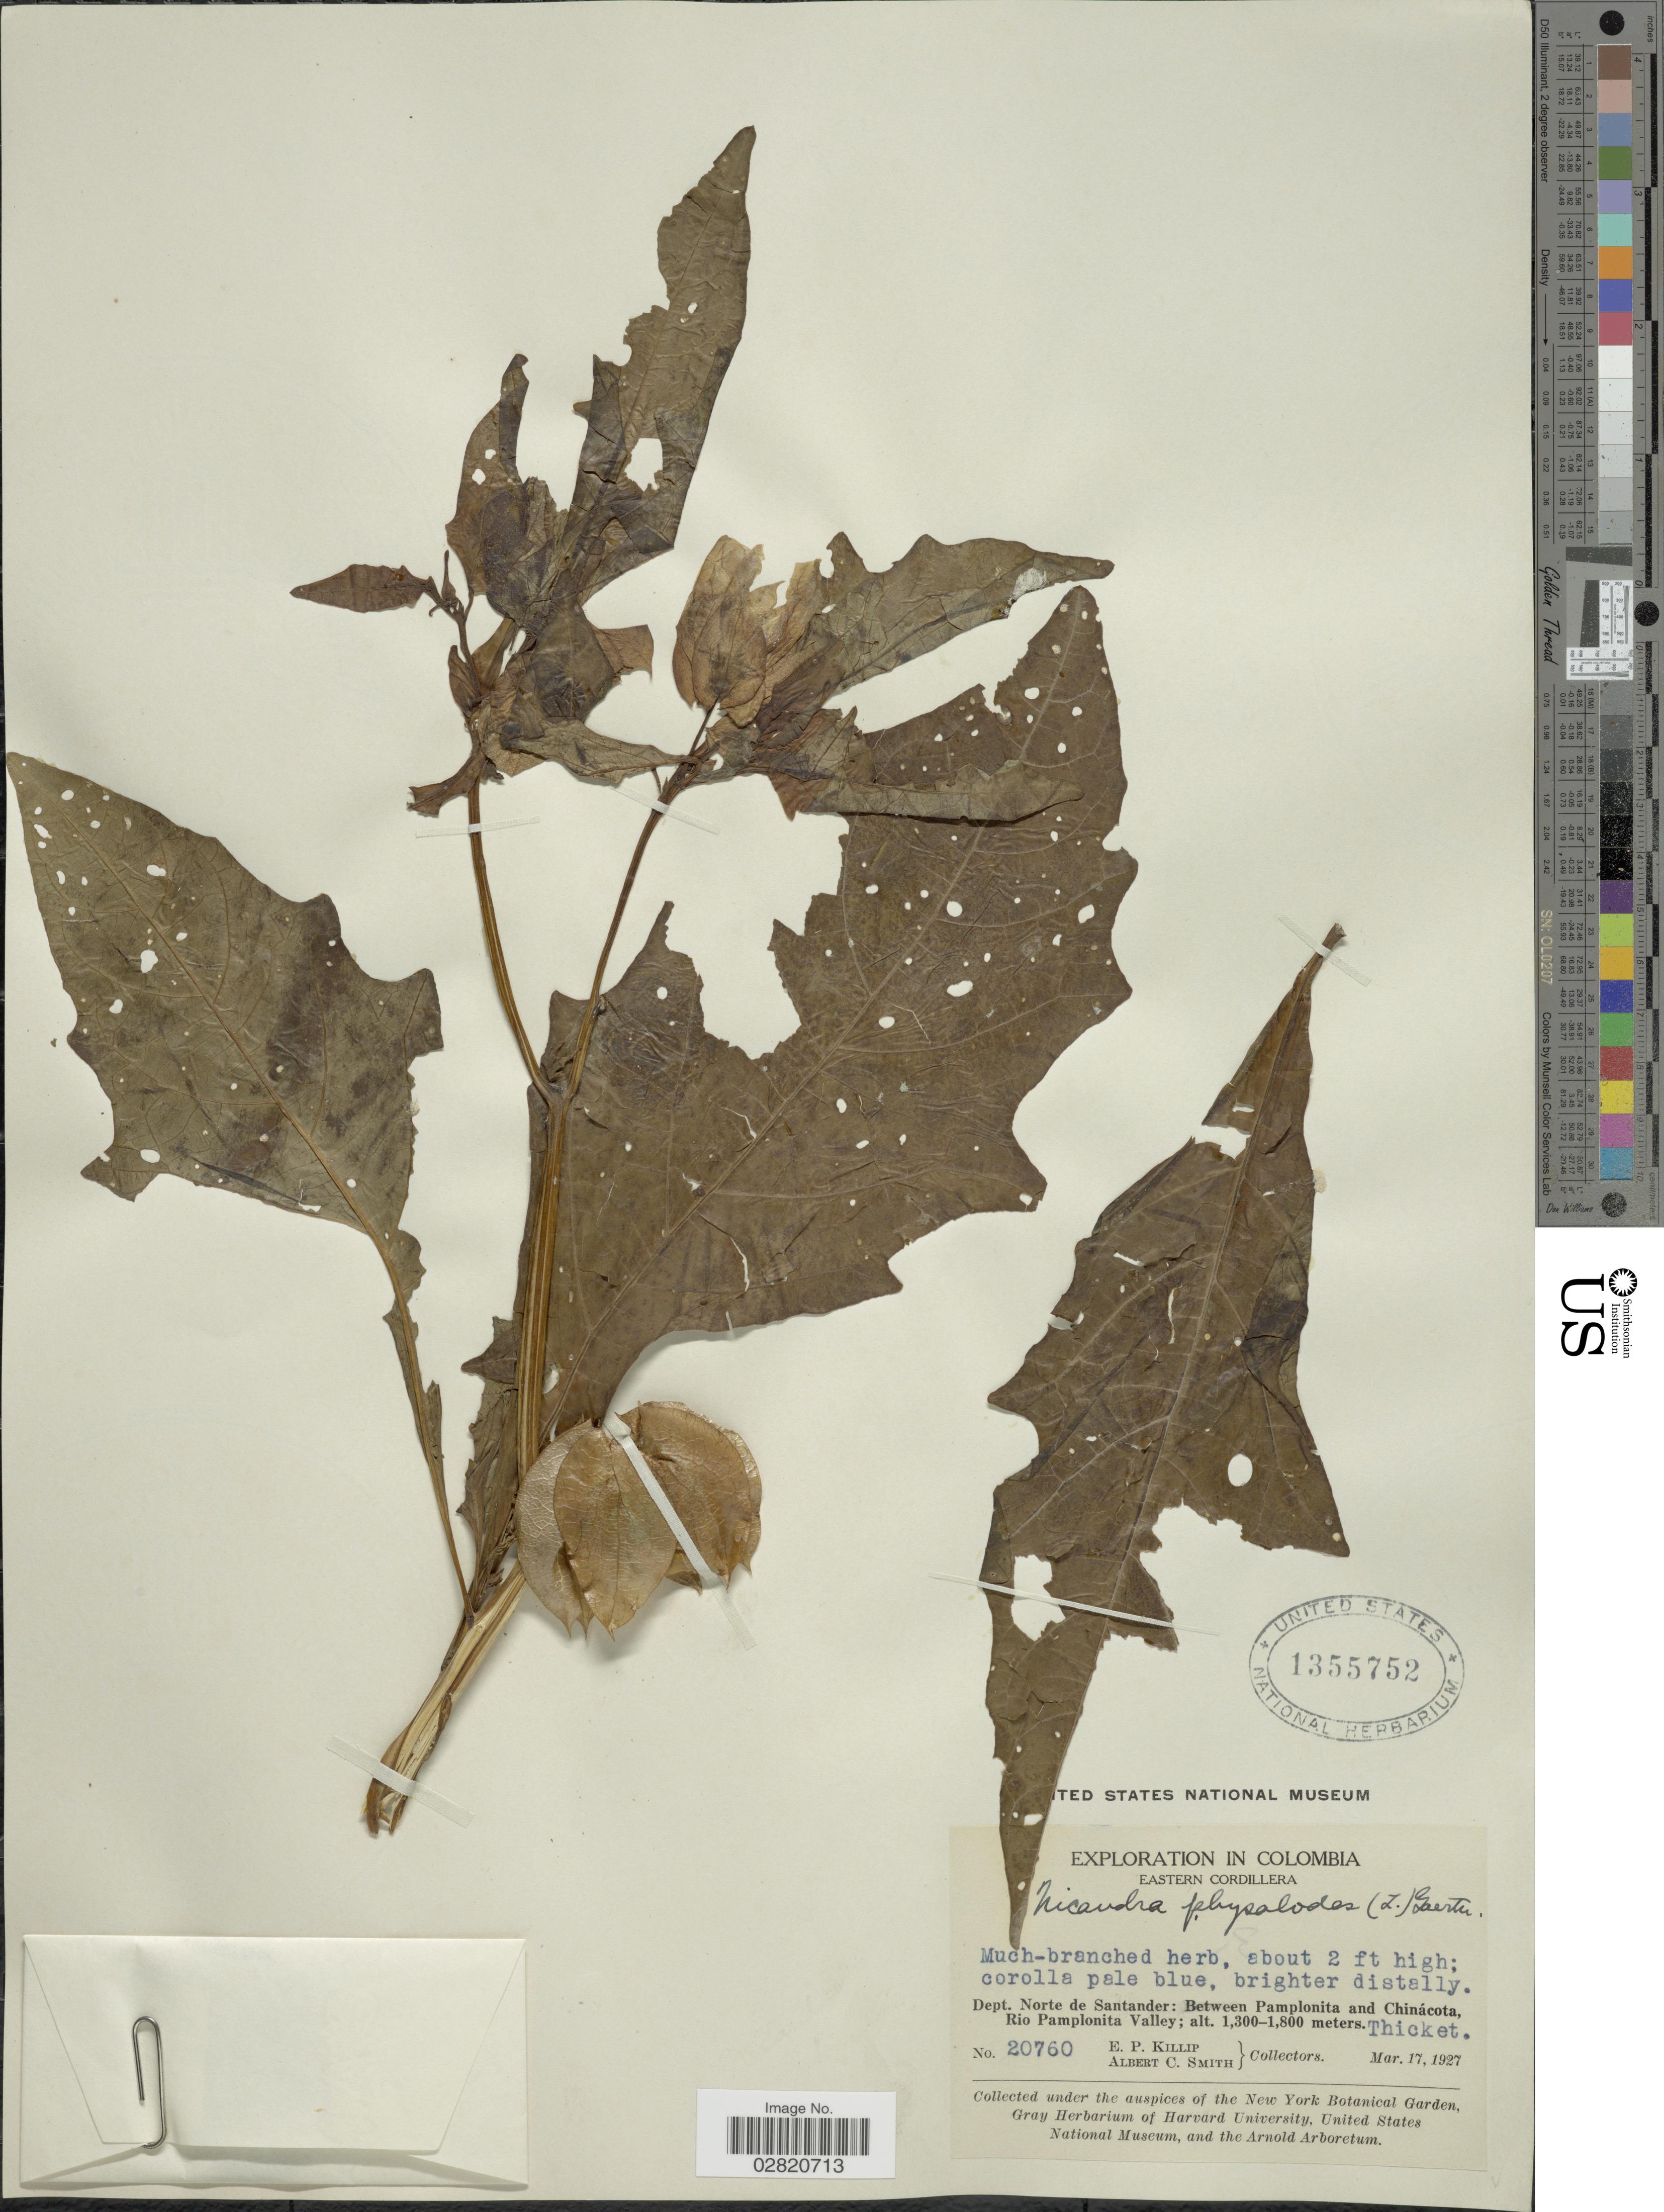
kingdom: Plantae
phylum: Tracheophyta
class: Magnoliopsida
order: Solanales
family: Solanaceae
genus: Nicandra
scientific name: Nicandra physalodes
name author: (L.) Gaertn.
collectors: E. P. Killip & A. C. Smith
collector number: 20760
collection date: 1927-03-17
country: Colombia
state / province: Norte de Santander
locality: Eastern Cordillera. Dept. Norte de Santander: Between Pamplonita and Chinácota, Rio Pamplonita Valley.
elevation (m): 1300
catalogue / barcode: US 1355752